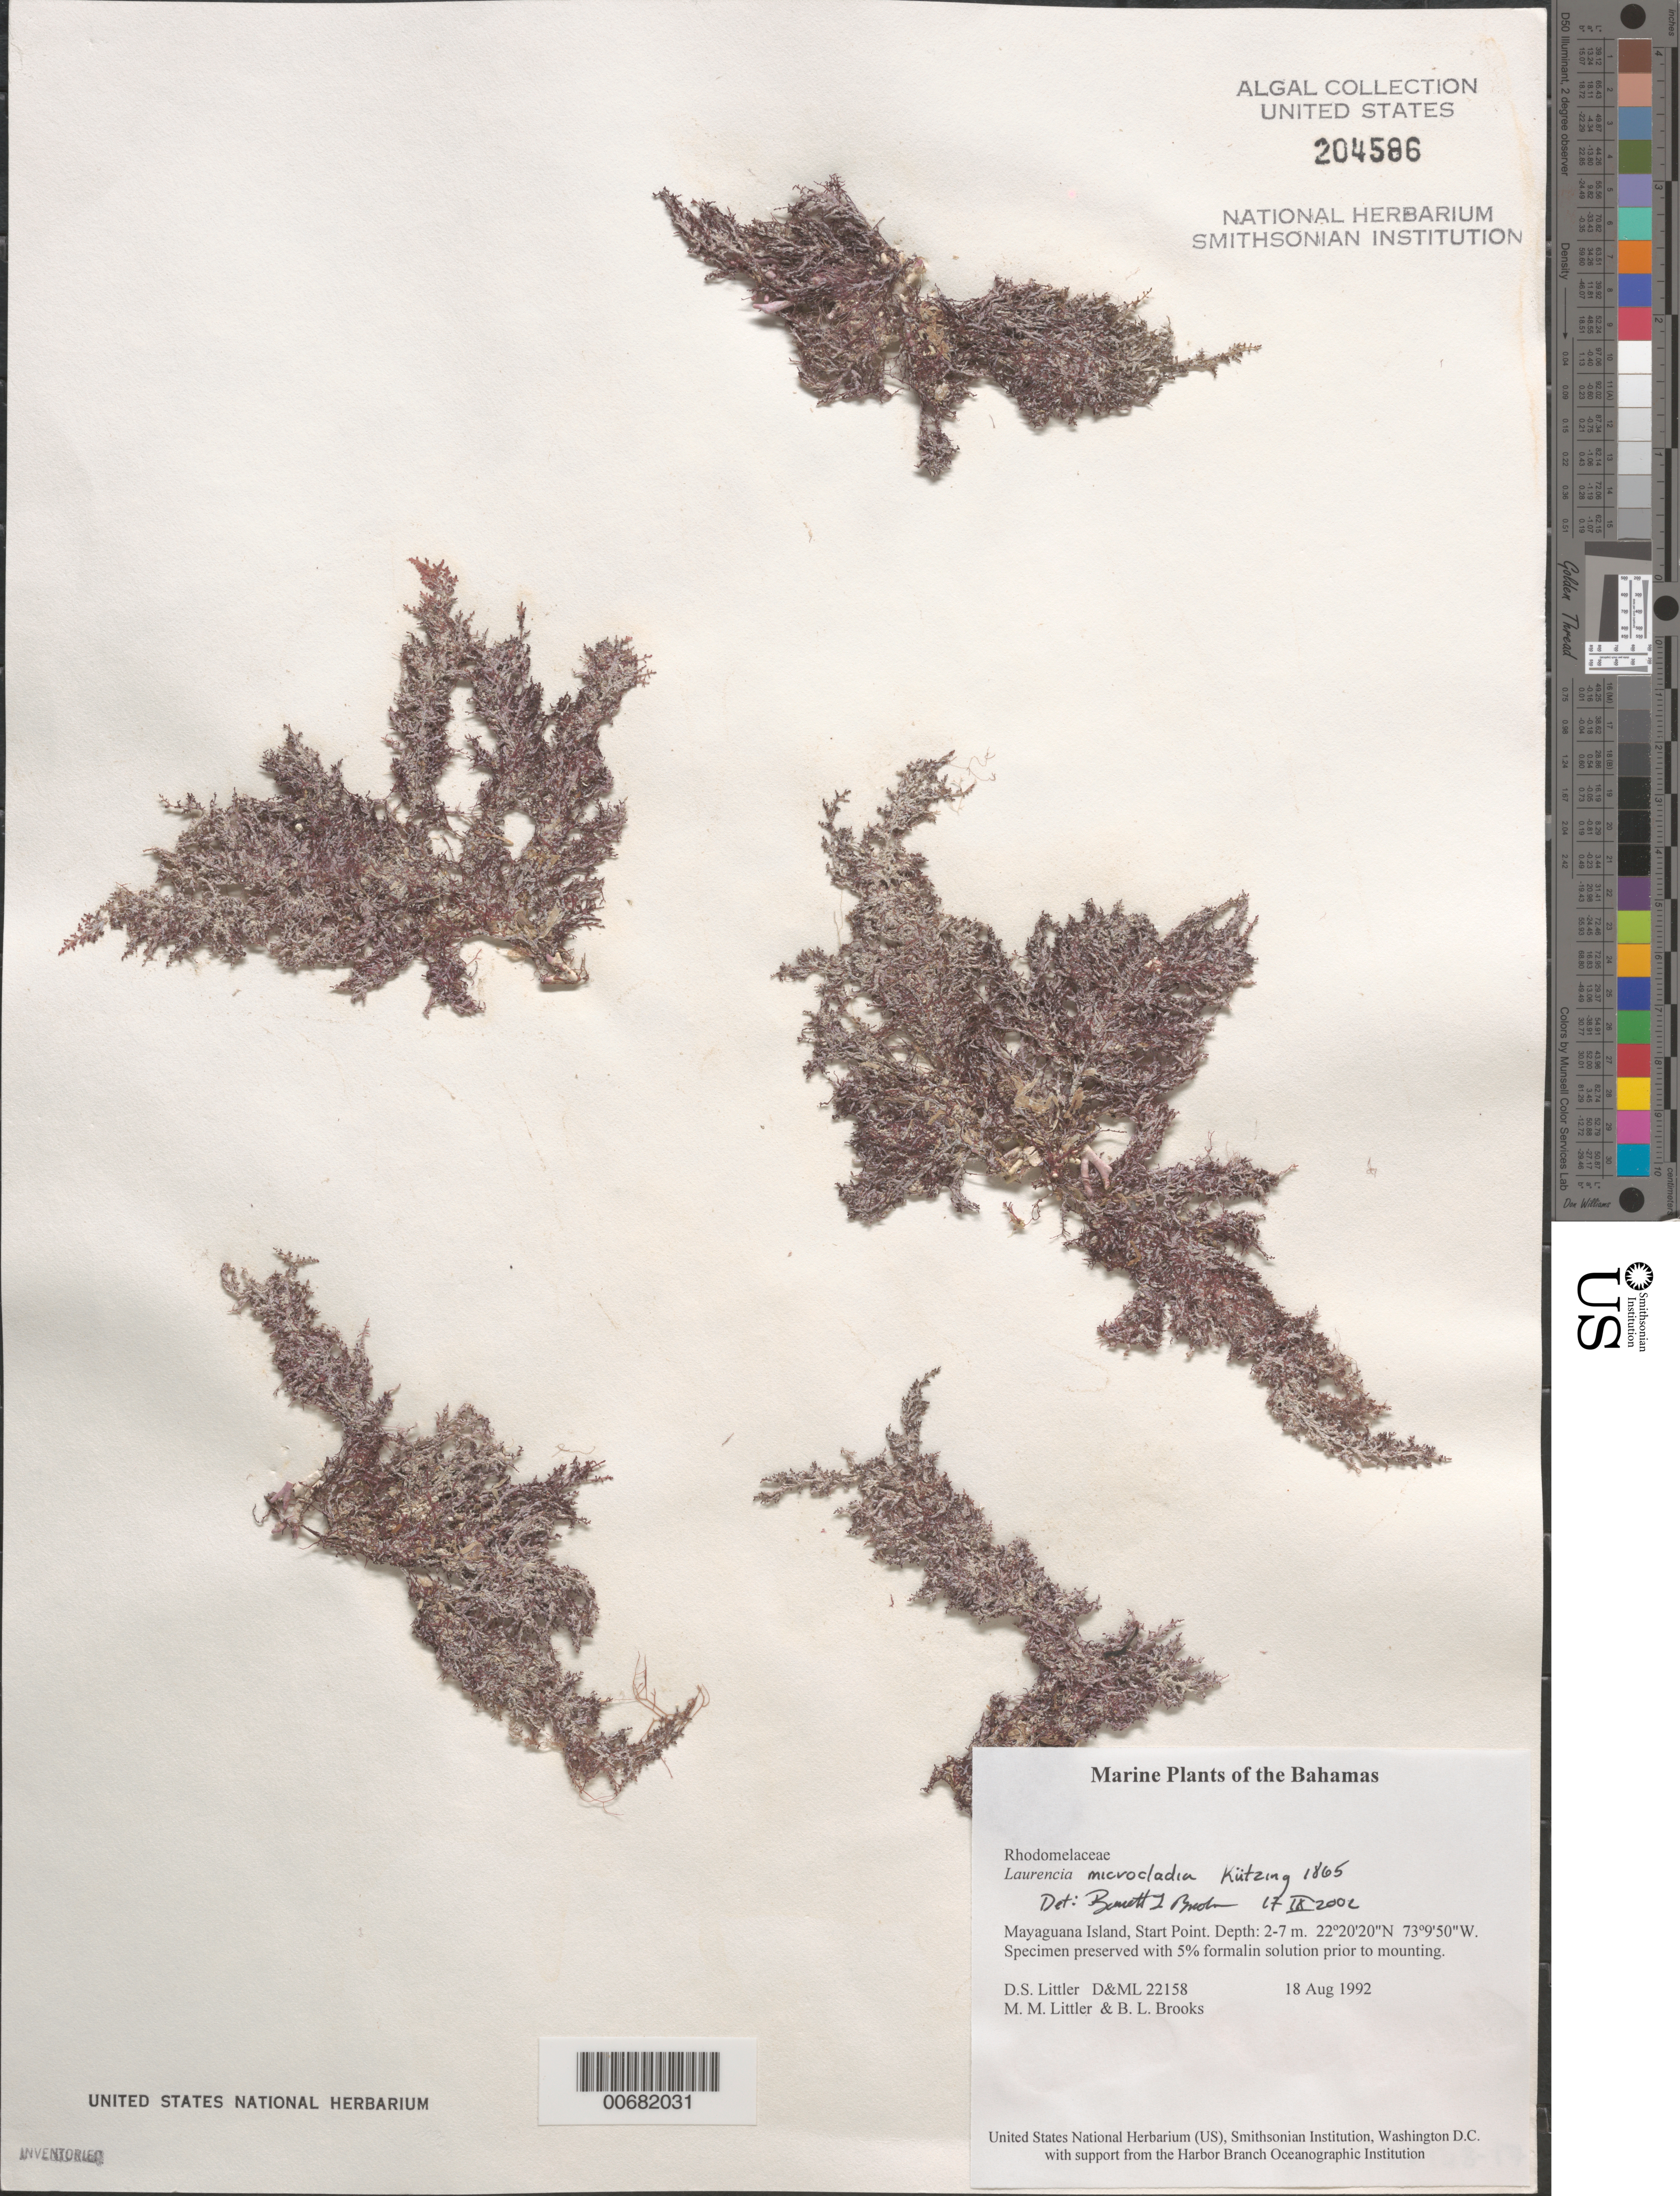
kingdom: Plantae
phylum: Rhodophyta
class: Florideophyceae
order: Ceramiales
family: Rhodomelaceae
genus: Laurencia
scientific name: Laurencia microcladia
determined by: Brooks, B. L., (BOT), Smithsonian Institution - National Museum of Natural History (UNITED STATES)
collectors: D. S. Littler, M. M. Littler & B. Brooks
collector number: D&ML 22158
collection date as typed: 18 Aug 1992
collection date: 1992-08-18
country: Bahamas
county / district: Mayaguana District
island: Mayaguana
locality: Start Point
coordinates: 22 20' 20" N, 73 9' 50" W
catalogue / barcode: US 204586